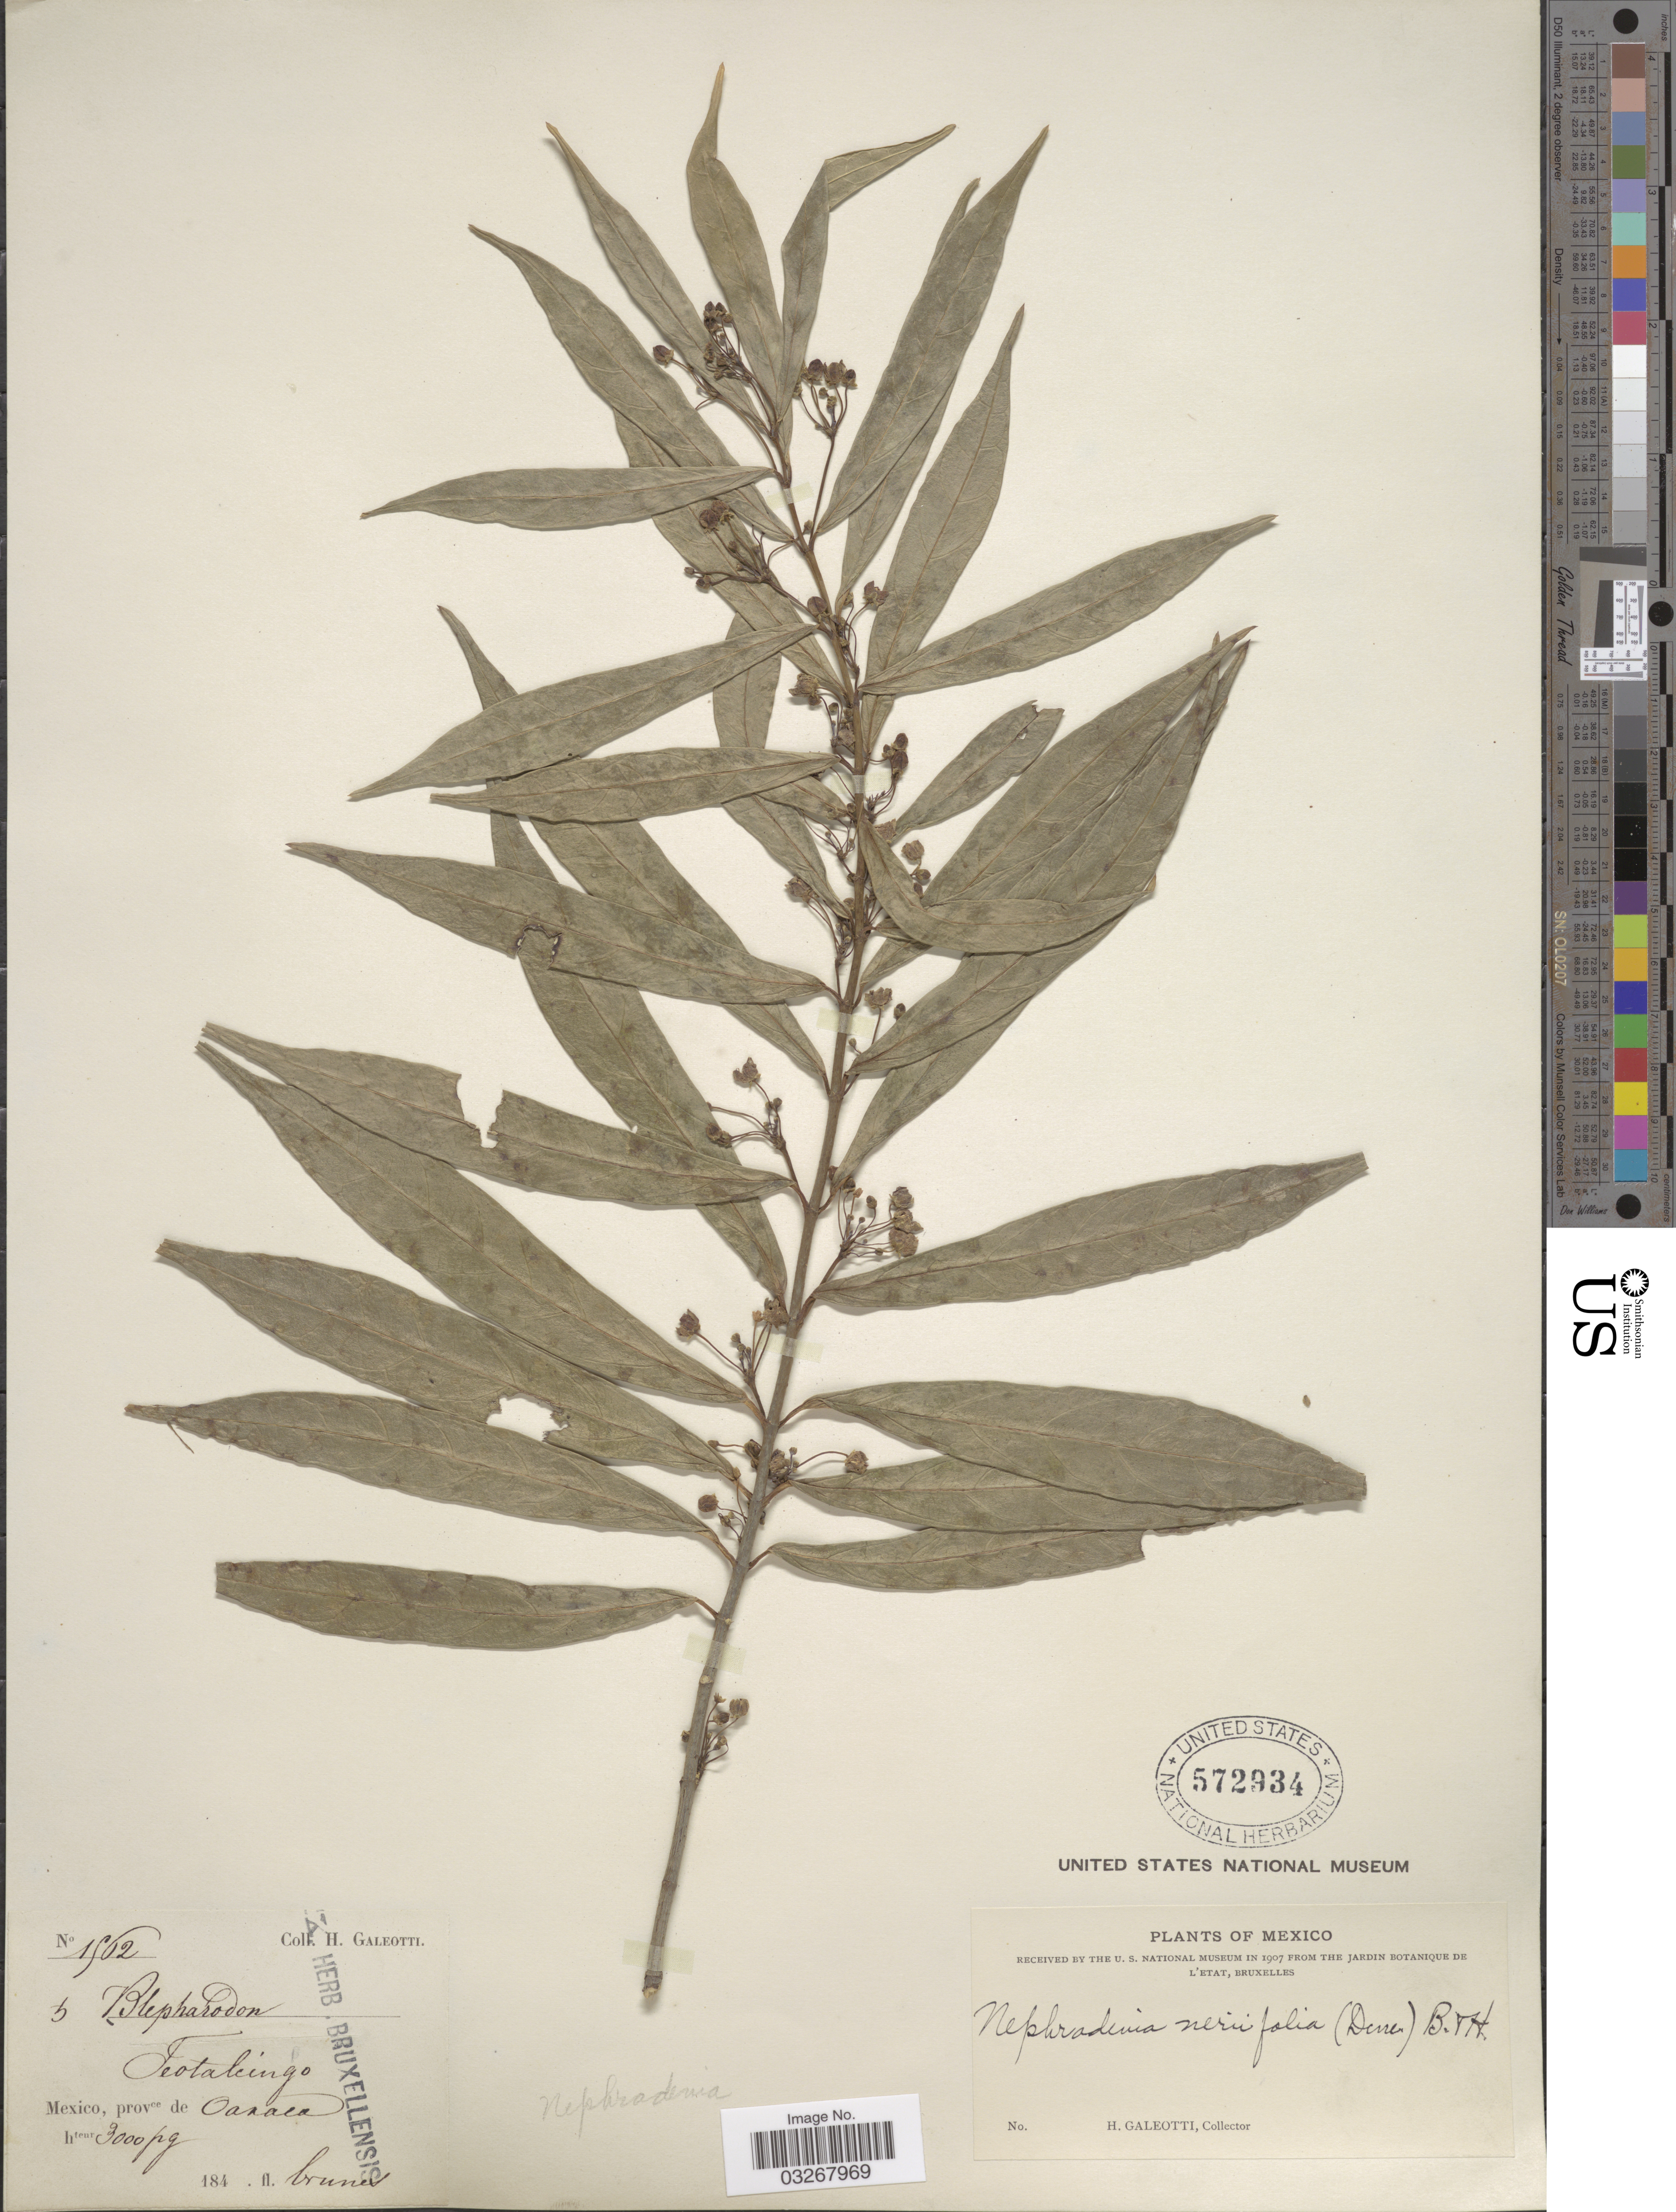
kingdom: Plantae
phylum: Tracheophyta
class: Magnoliopsida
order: Gentianales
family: Apocynaceae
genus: Marsdenia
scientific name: Marsdenia neriifolia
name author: (Decne.) Woodson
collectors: H. G. Galeotti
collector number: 1562*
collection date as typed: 184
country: Mexico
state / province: Oaxaca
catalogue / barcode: US 572934